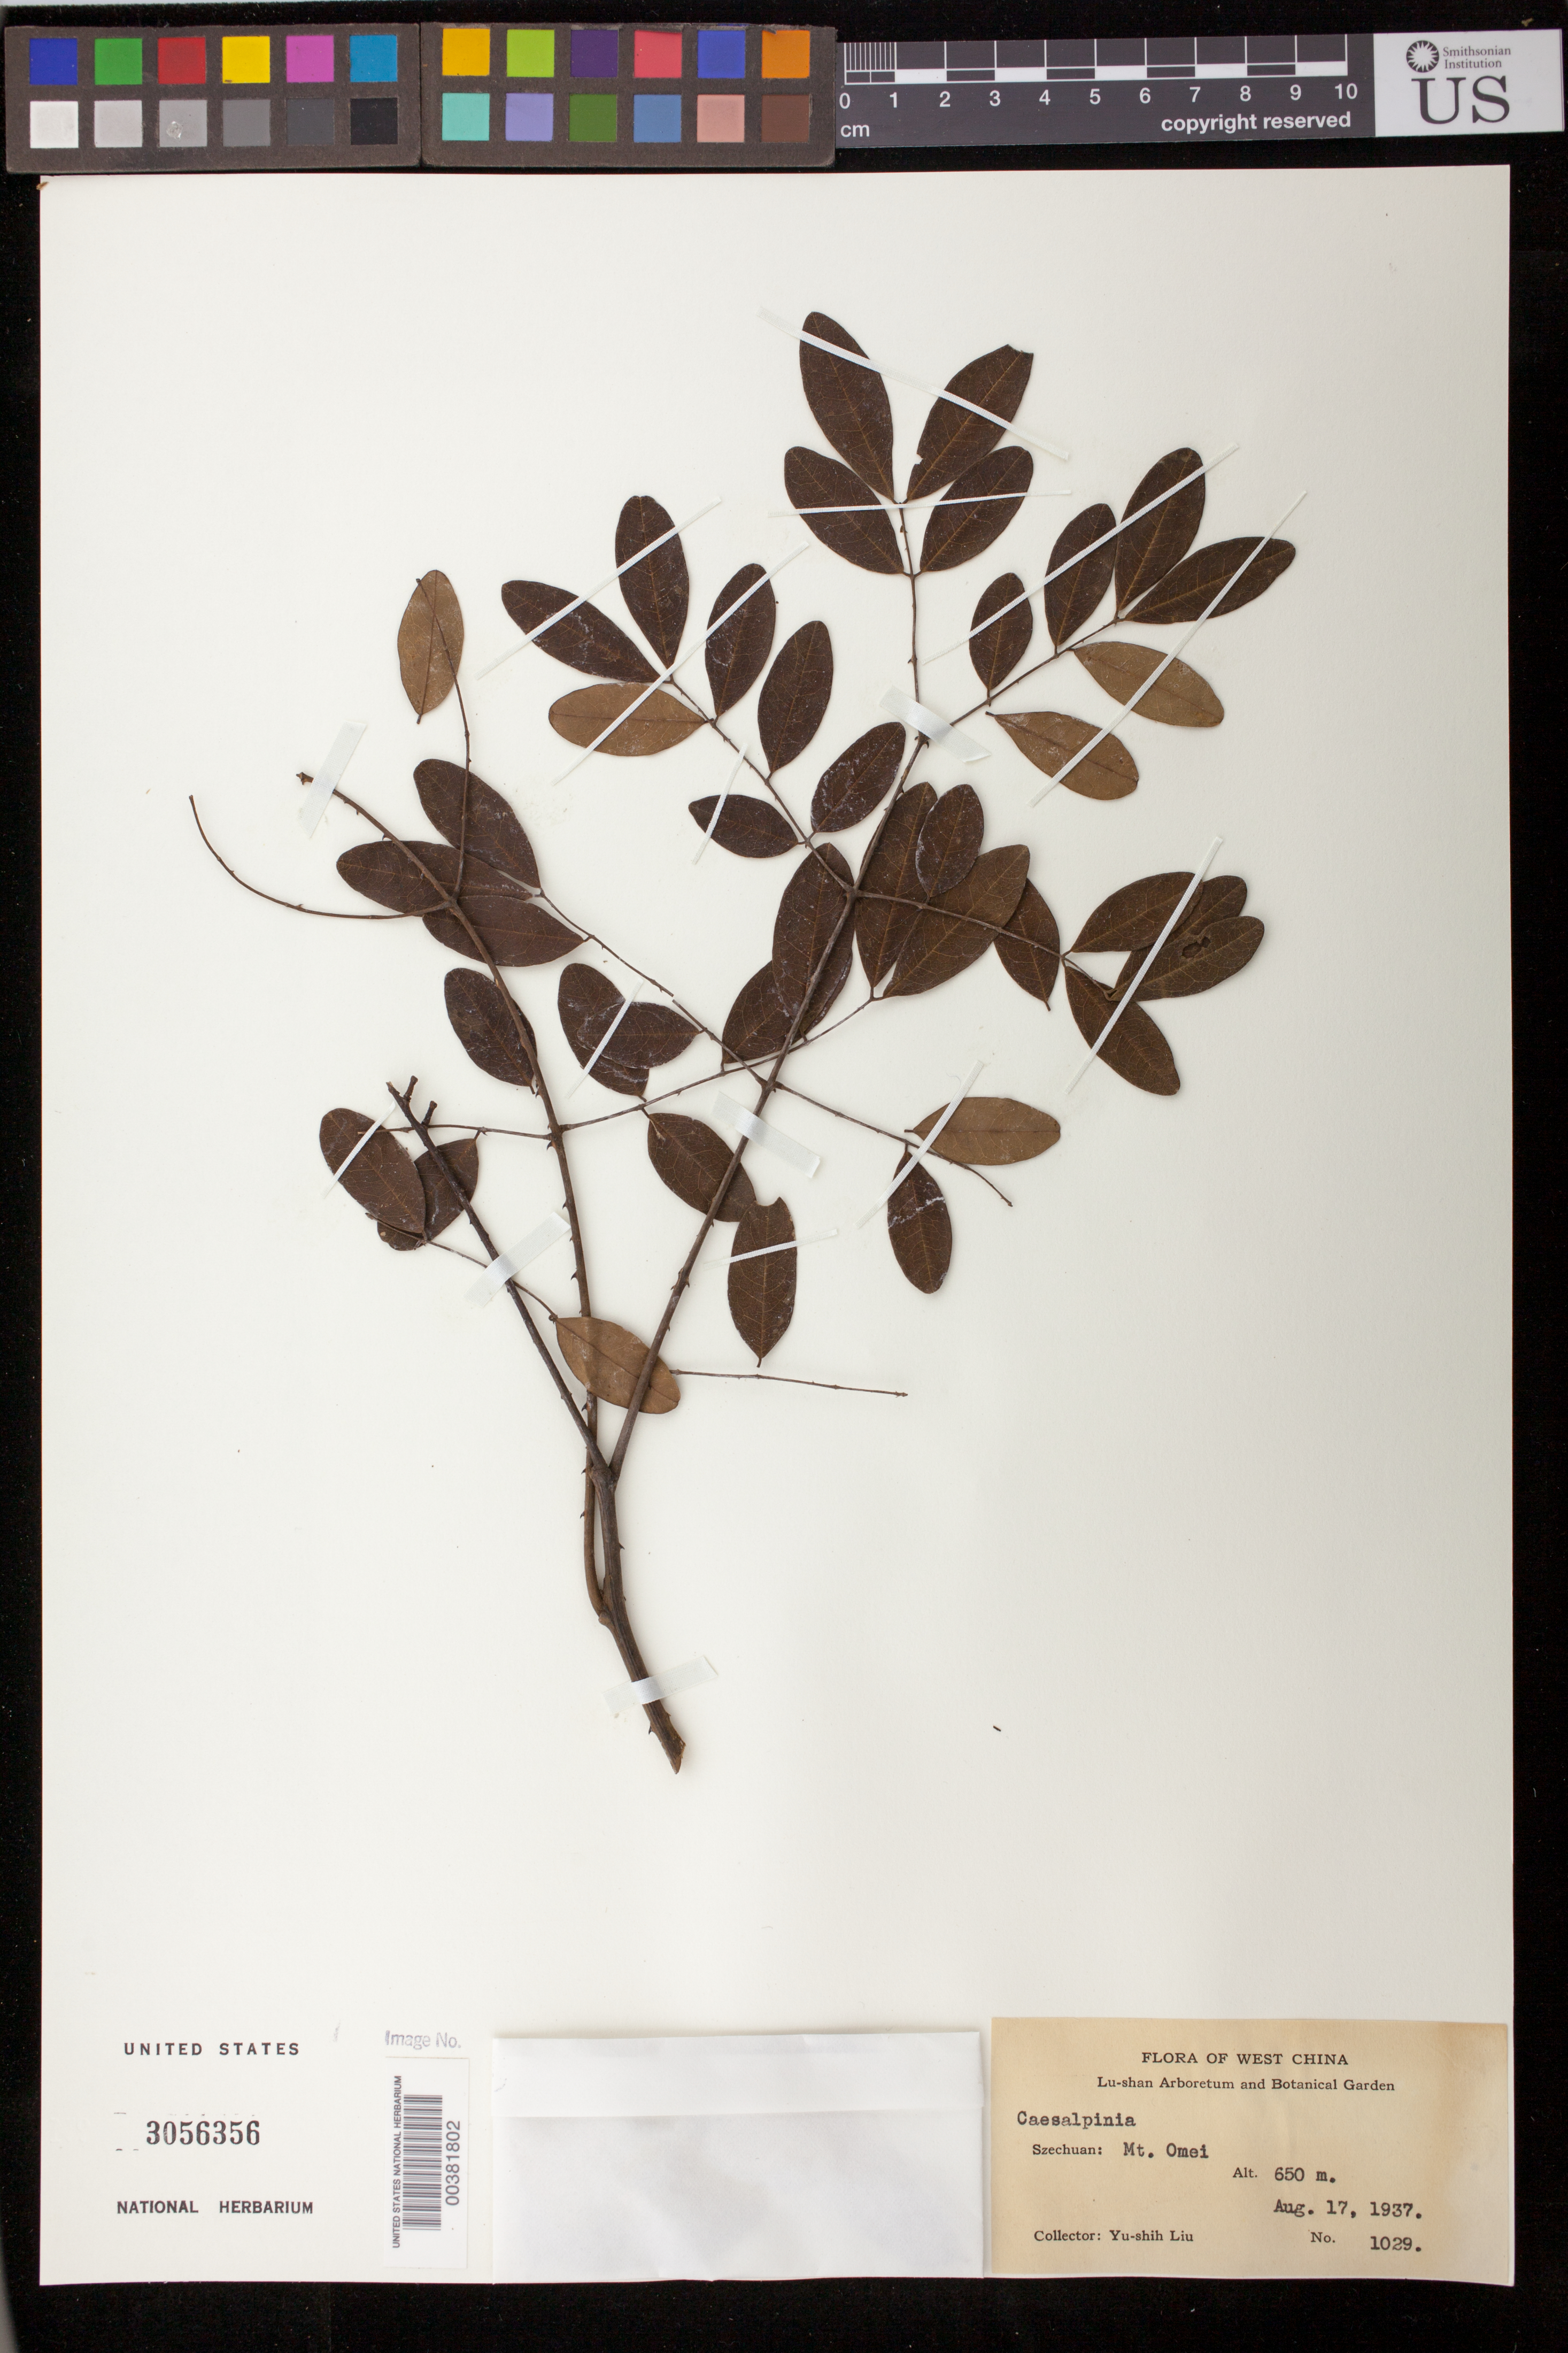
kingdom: Plantae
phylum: Tracheophyta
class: Magnoliopsida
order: Fabales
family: Fabaceae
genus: Caesalpinia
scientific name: Caesalpinia sp.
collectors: Y.-S. Liu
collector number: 1029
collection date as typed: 17 Aug 1937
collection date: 1937-08-17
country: China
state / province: Sichuan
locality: Mt. Omei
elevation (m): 650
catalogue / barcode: US 3056356